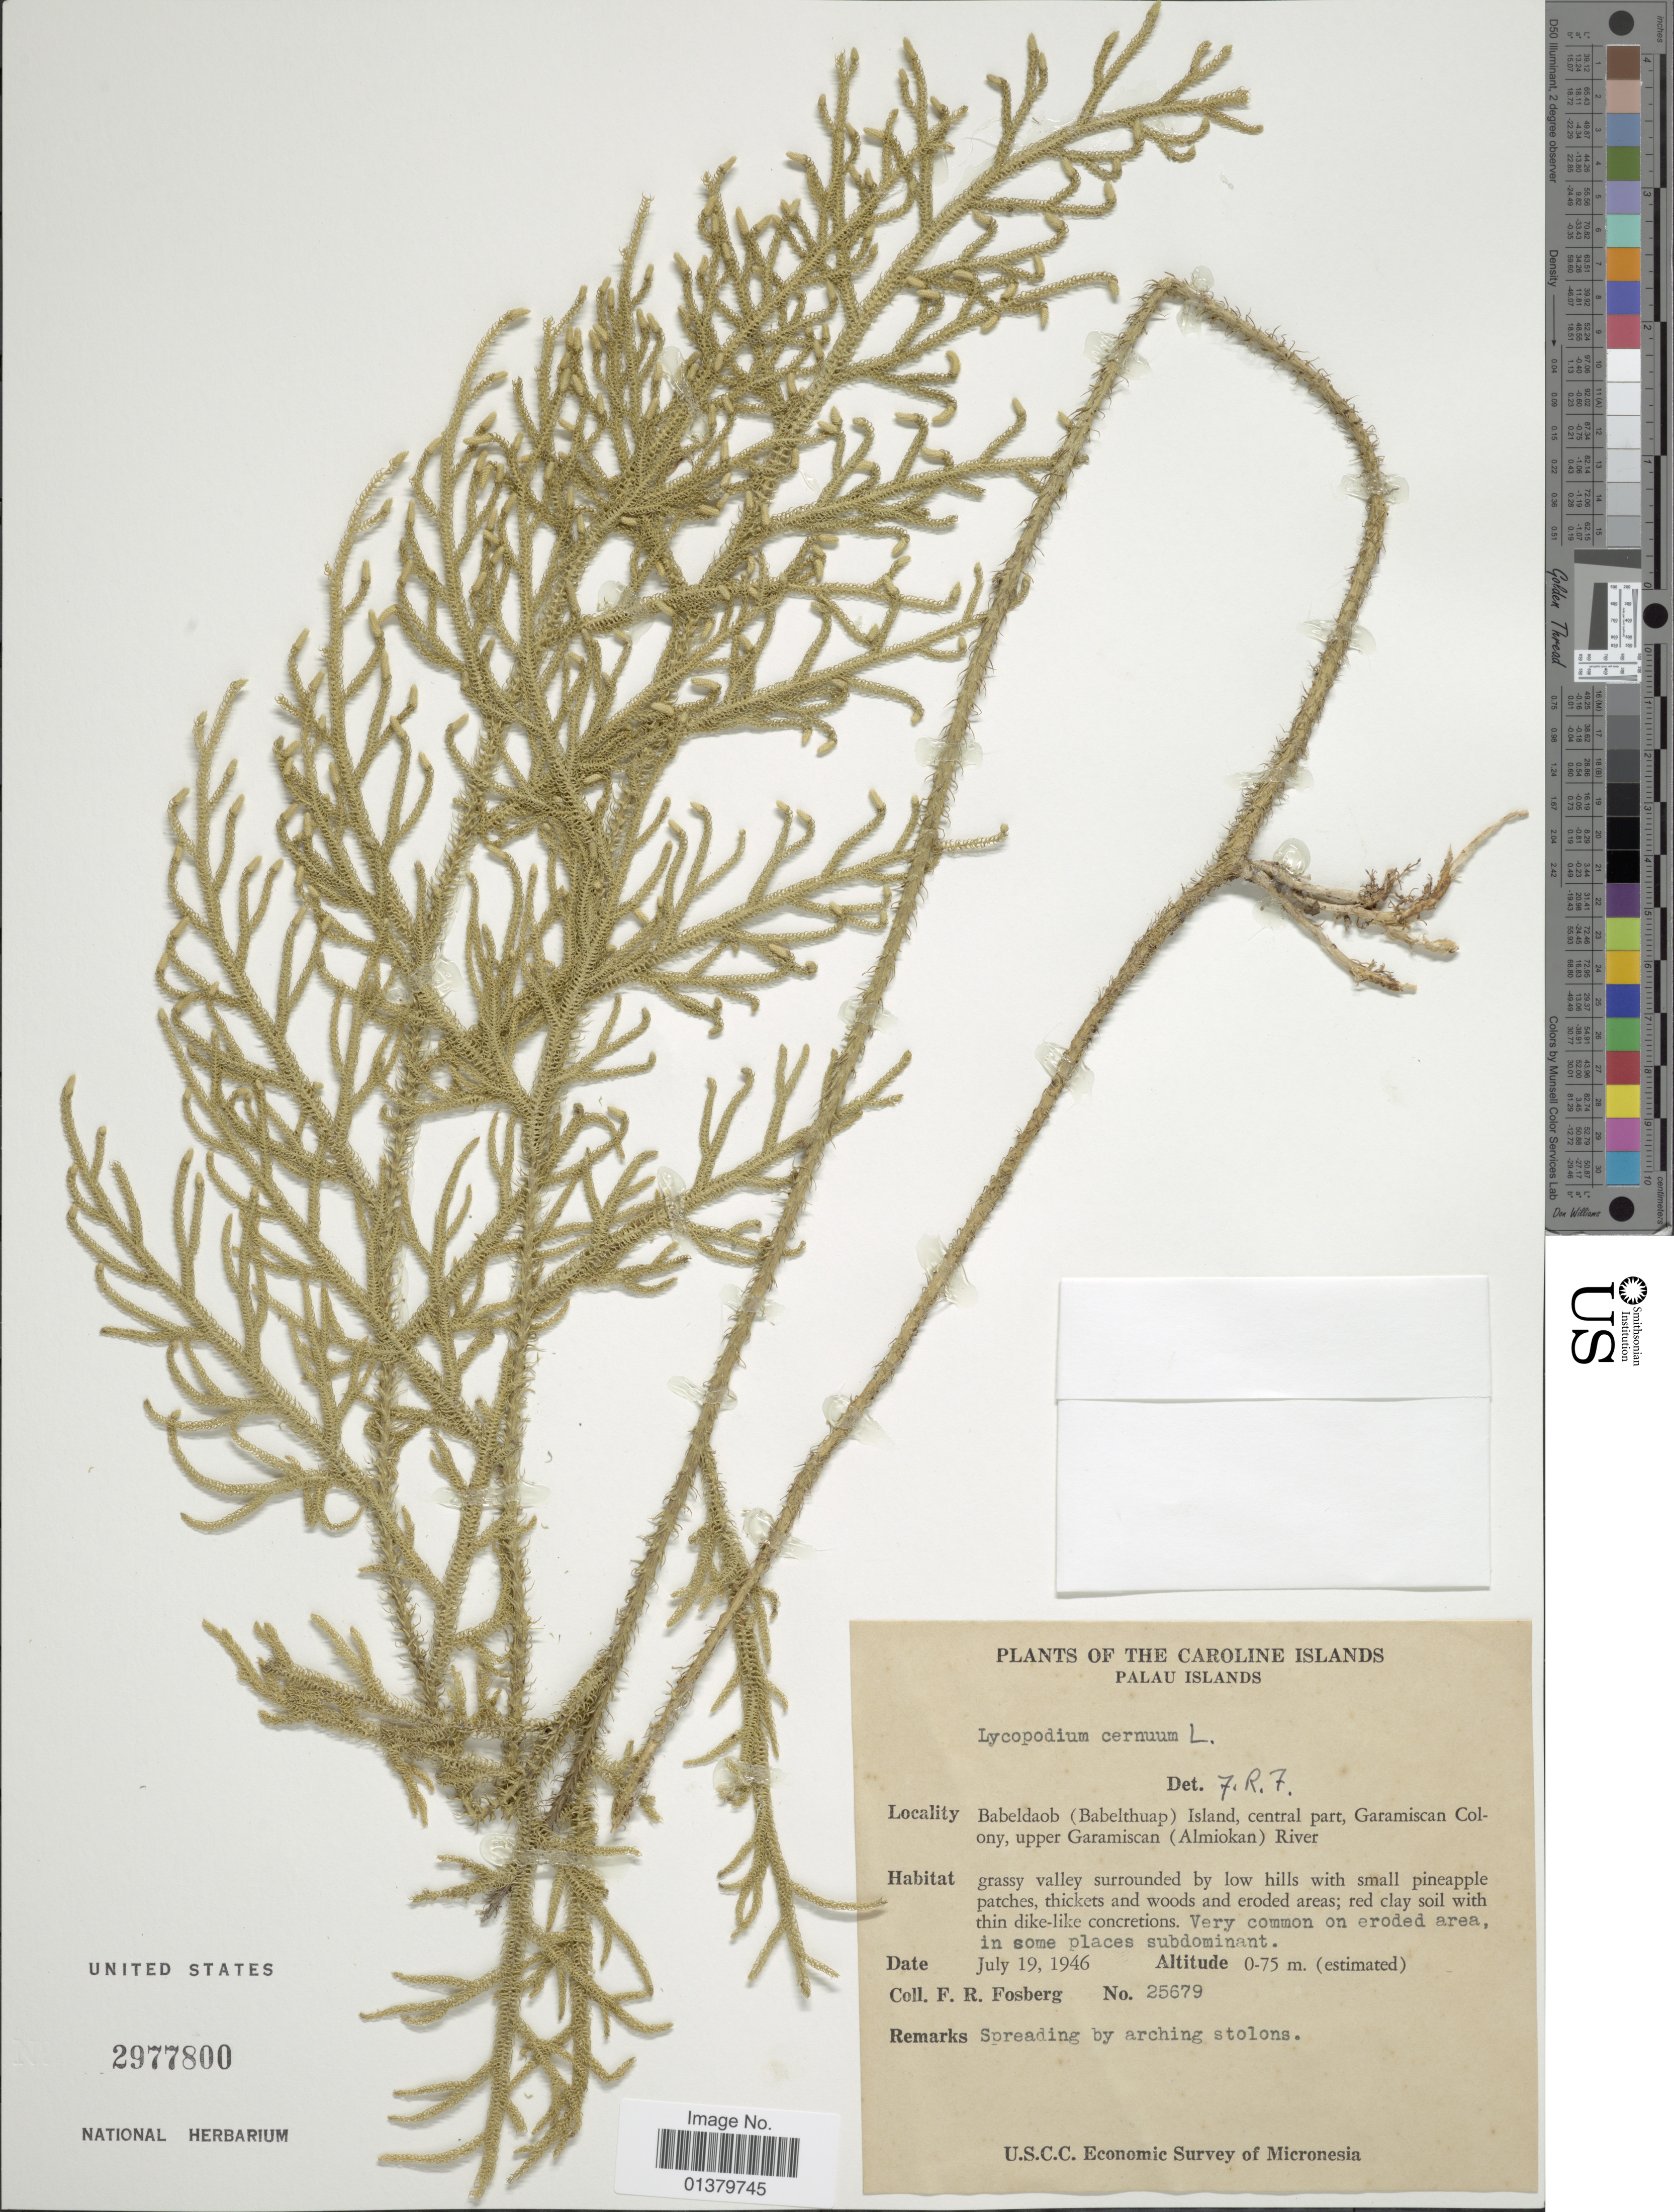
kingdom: Plantae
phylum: Tracheophyta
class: Lycopodiopsida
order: Lycopodiales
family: Lycopodiaceae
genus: Palhinhaea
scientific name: Palhinhaea cernua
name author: (L.) Vasc. & Franco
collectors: F. R. Fosberg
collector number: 25679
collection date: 1946-07-19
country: Palau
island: Babeldaob [Babelthuap]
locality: The Caroline Islands, Palau Islands, Babeldaob (Babelthuap) Island, central part, Garamiscan Colony, upper Garamiscan (Almiokan) River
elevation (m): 0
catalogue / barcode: US 2977800